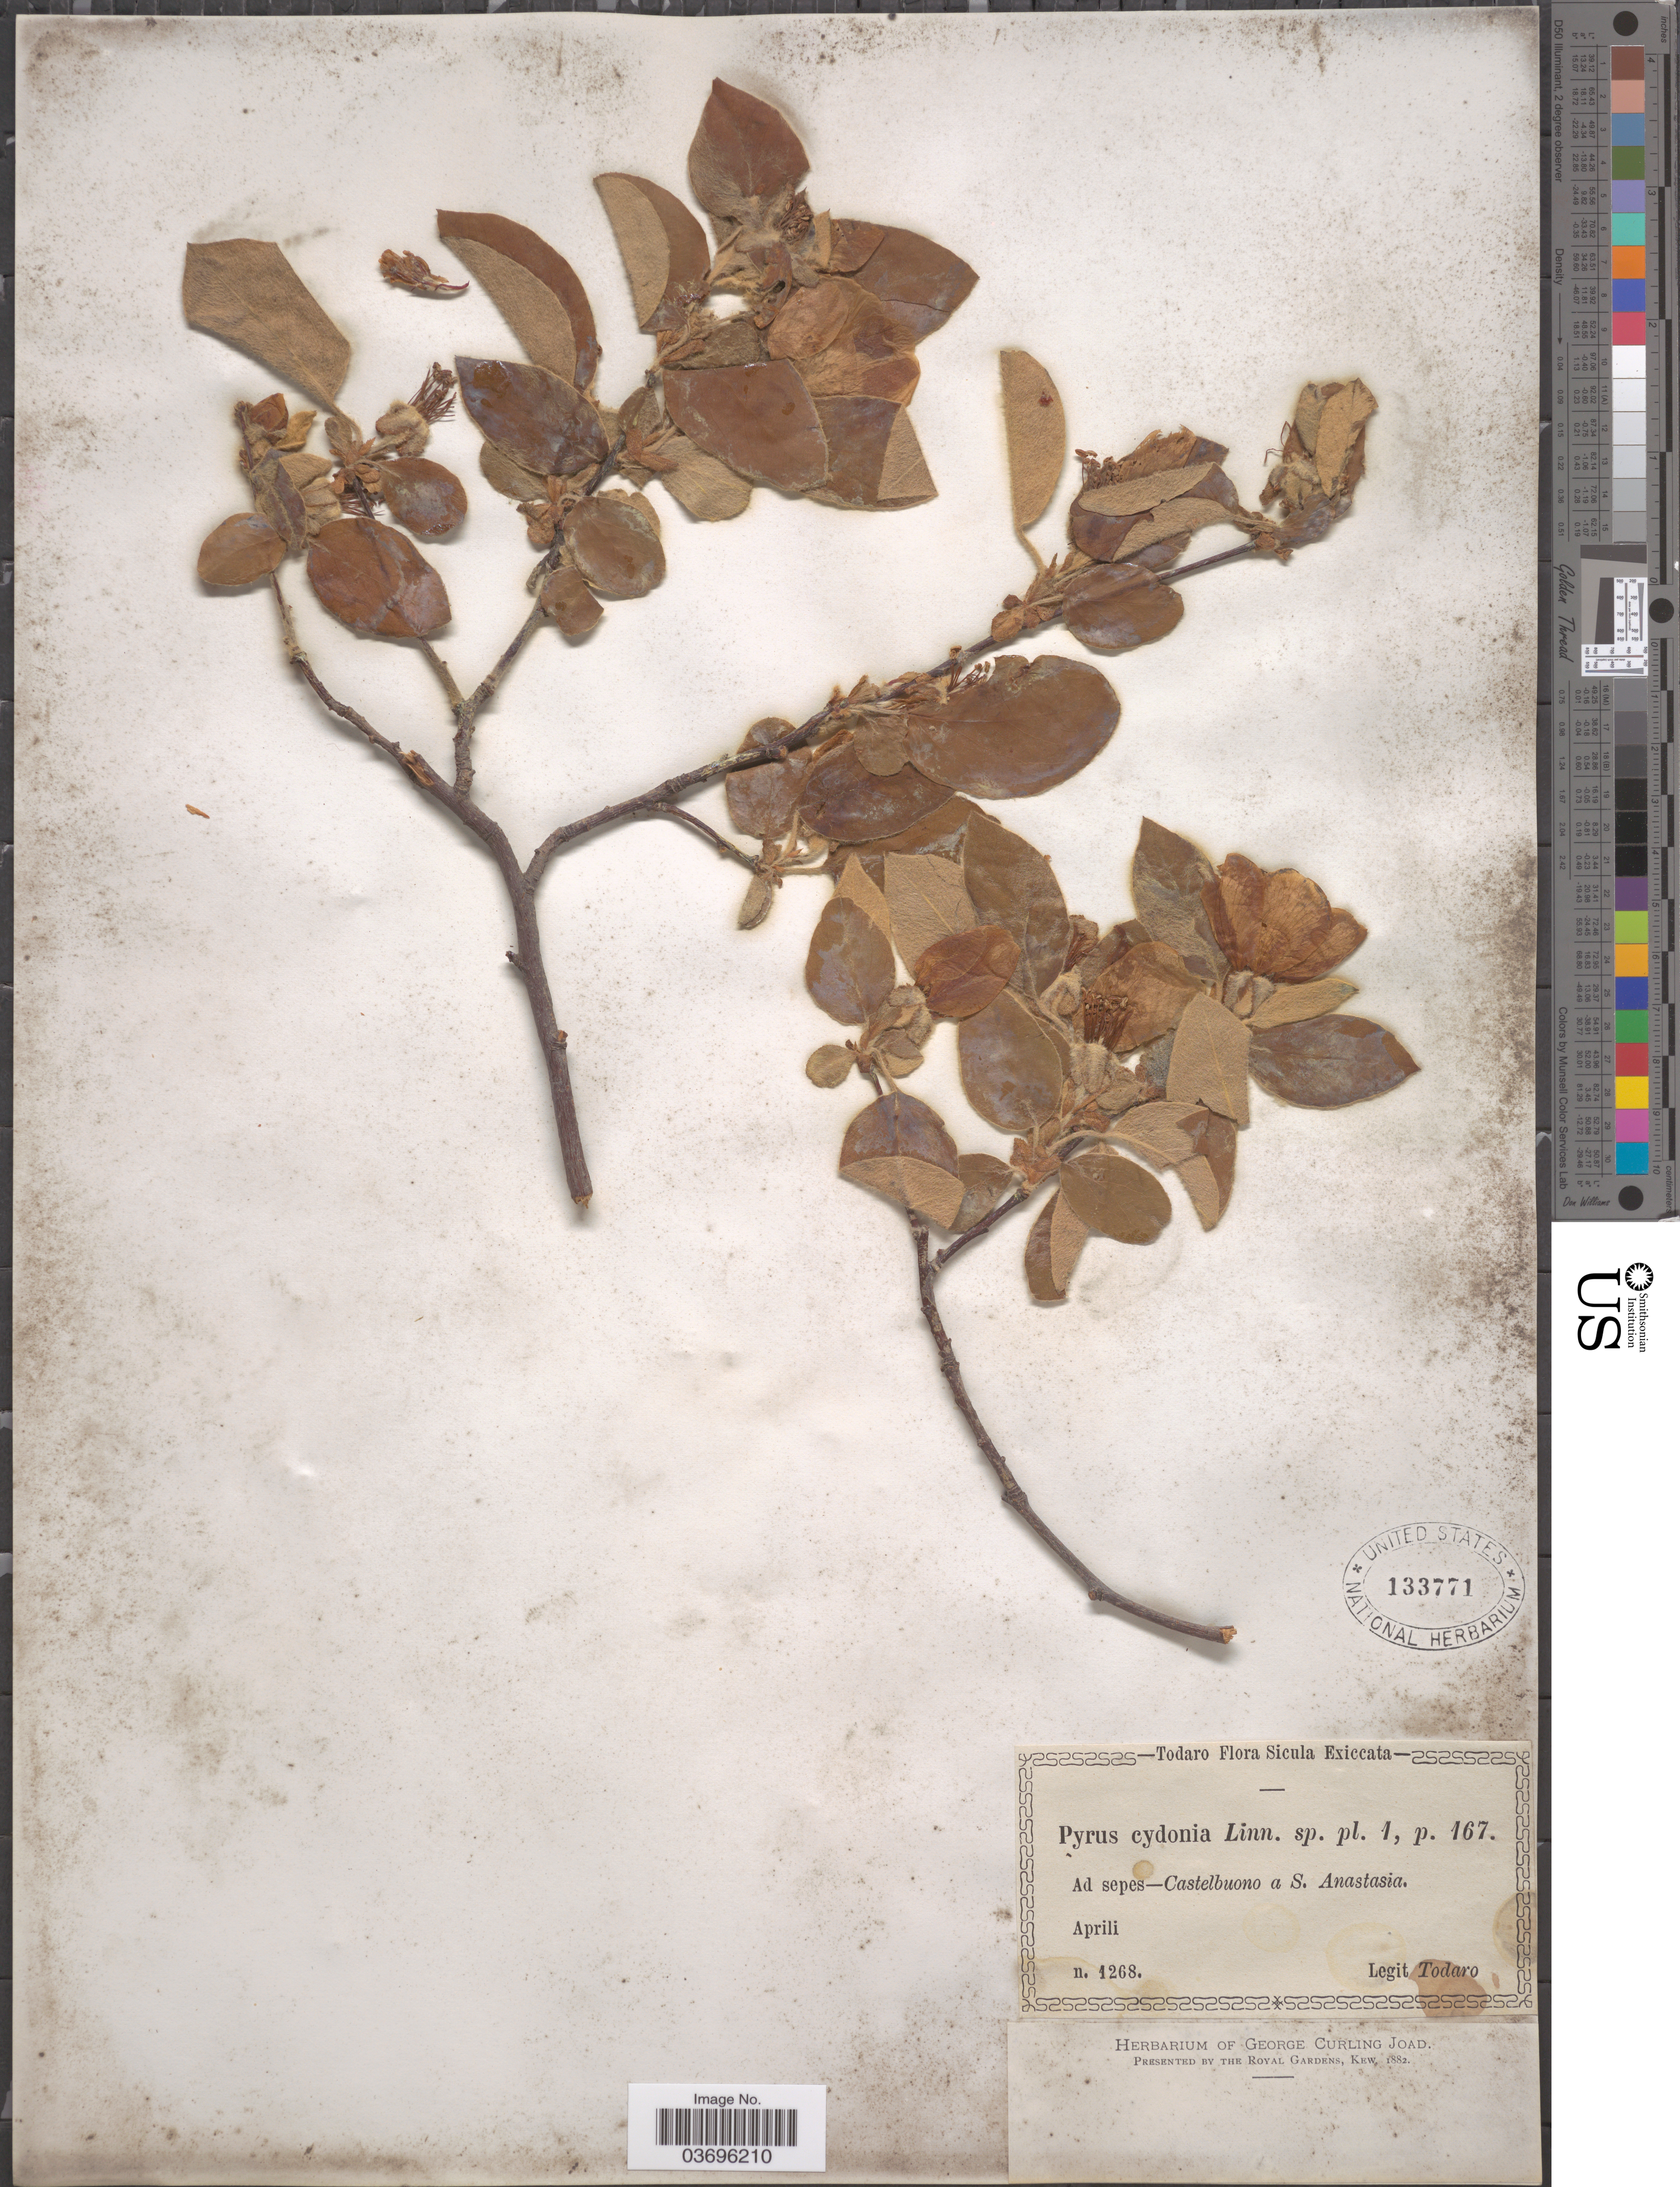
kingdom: Plantae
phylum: Tracheophyta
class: Magnoliopsida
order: Rosales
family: Rosaceae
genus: Cydonia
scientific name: Cydonia vulgaris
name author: Pers.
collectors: Todaro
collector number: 1268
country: Italy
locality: Sicula. Ad sepes - Castelbuono a S. Anastasia.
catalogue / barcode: US 133771